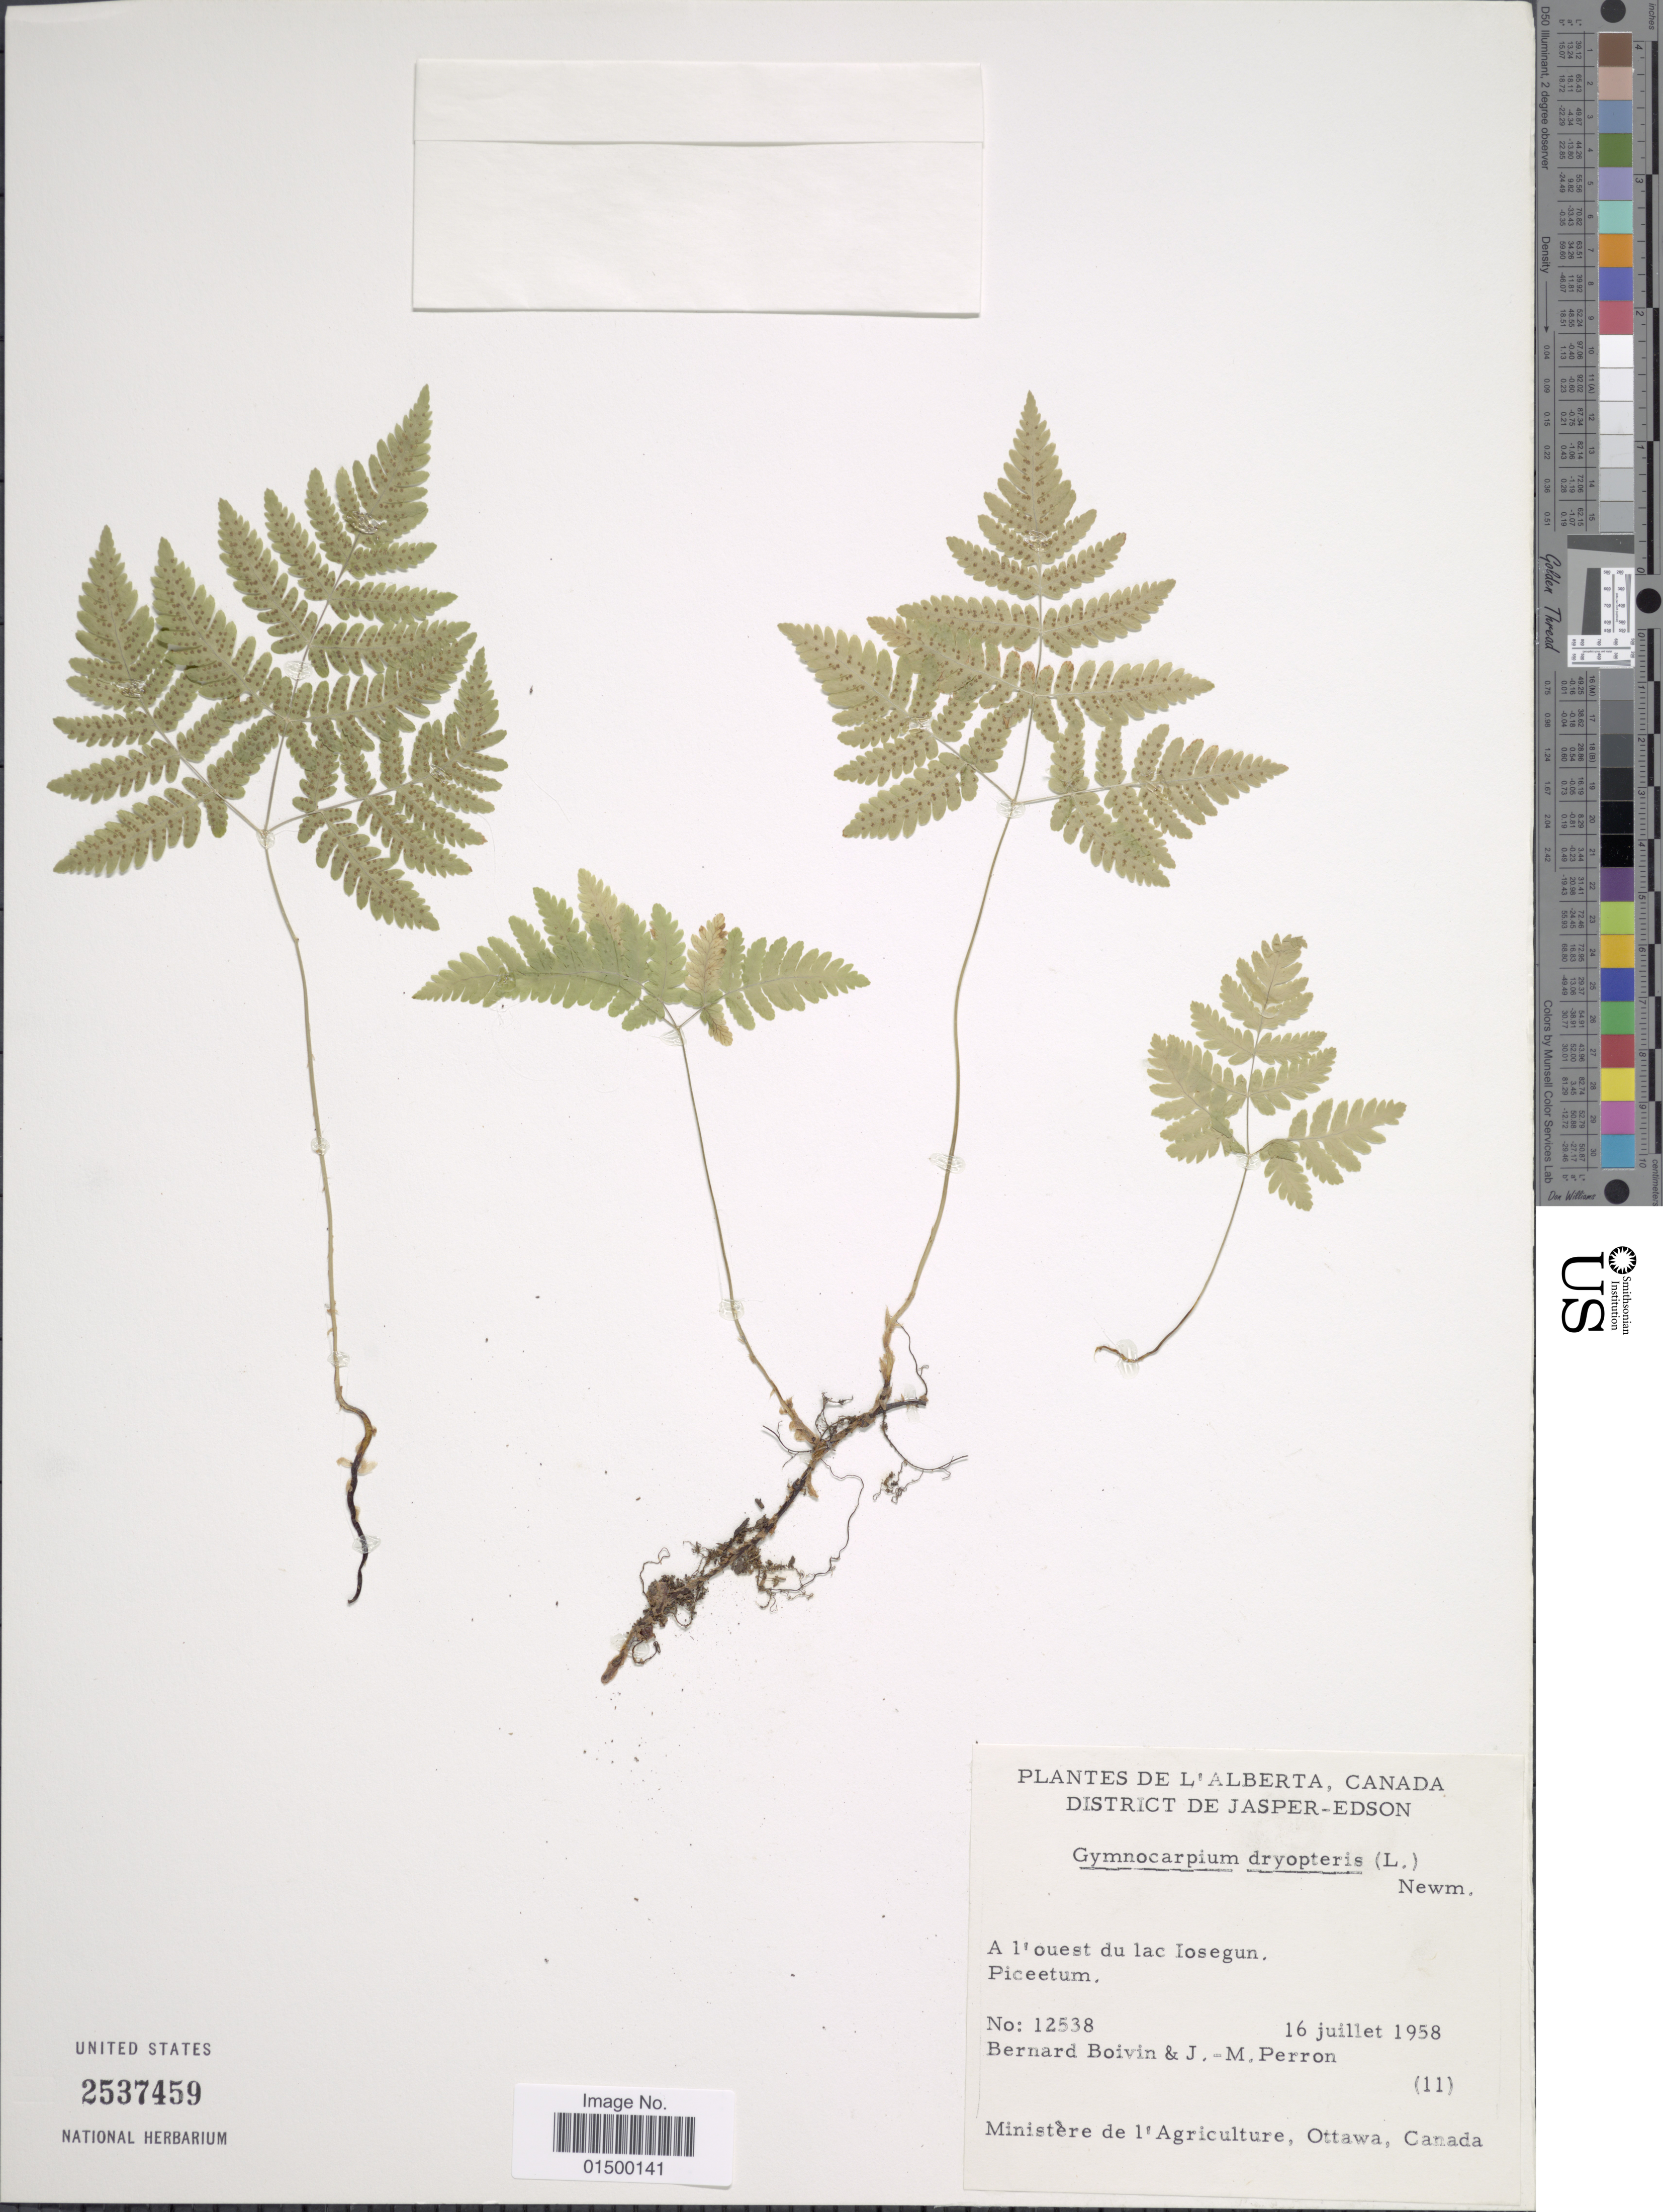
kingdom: Plantae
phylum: Tracheophyta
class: Polypodiopsida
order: Polypodiales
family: Cystopteridaceae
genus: Gymnocarpium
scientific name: Gymnocarpium disjunctum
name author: (Rupr.) Ching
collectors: J. R. B. Boivin & J. Perron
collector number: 12538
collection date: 1958-07-16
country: Canada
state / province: Alberta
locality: District de Jasper-Edson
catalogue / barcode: US 2537459